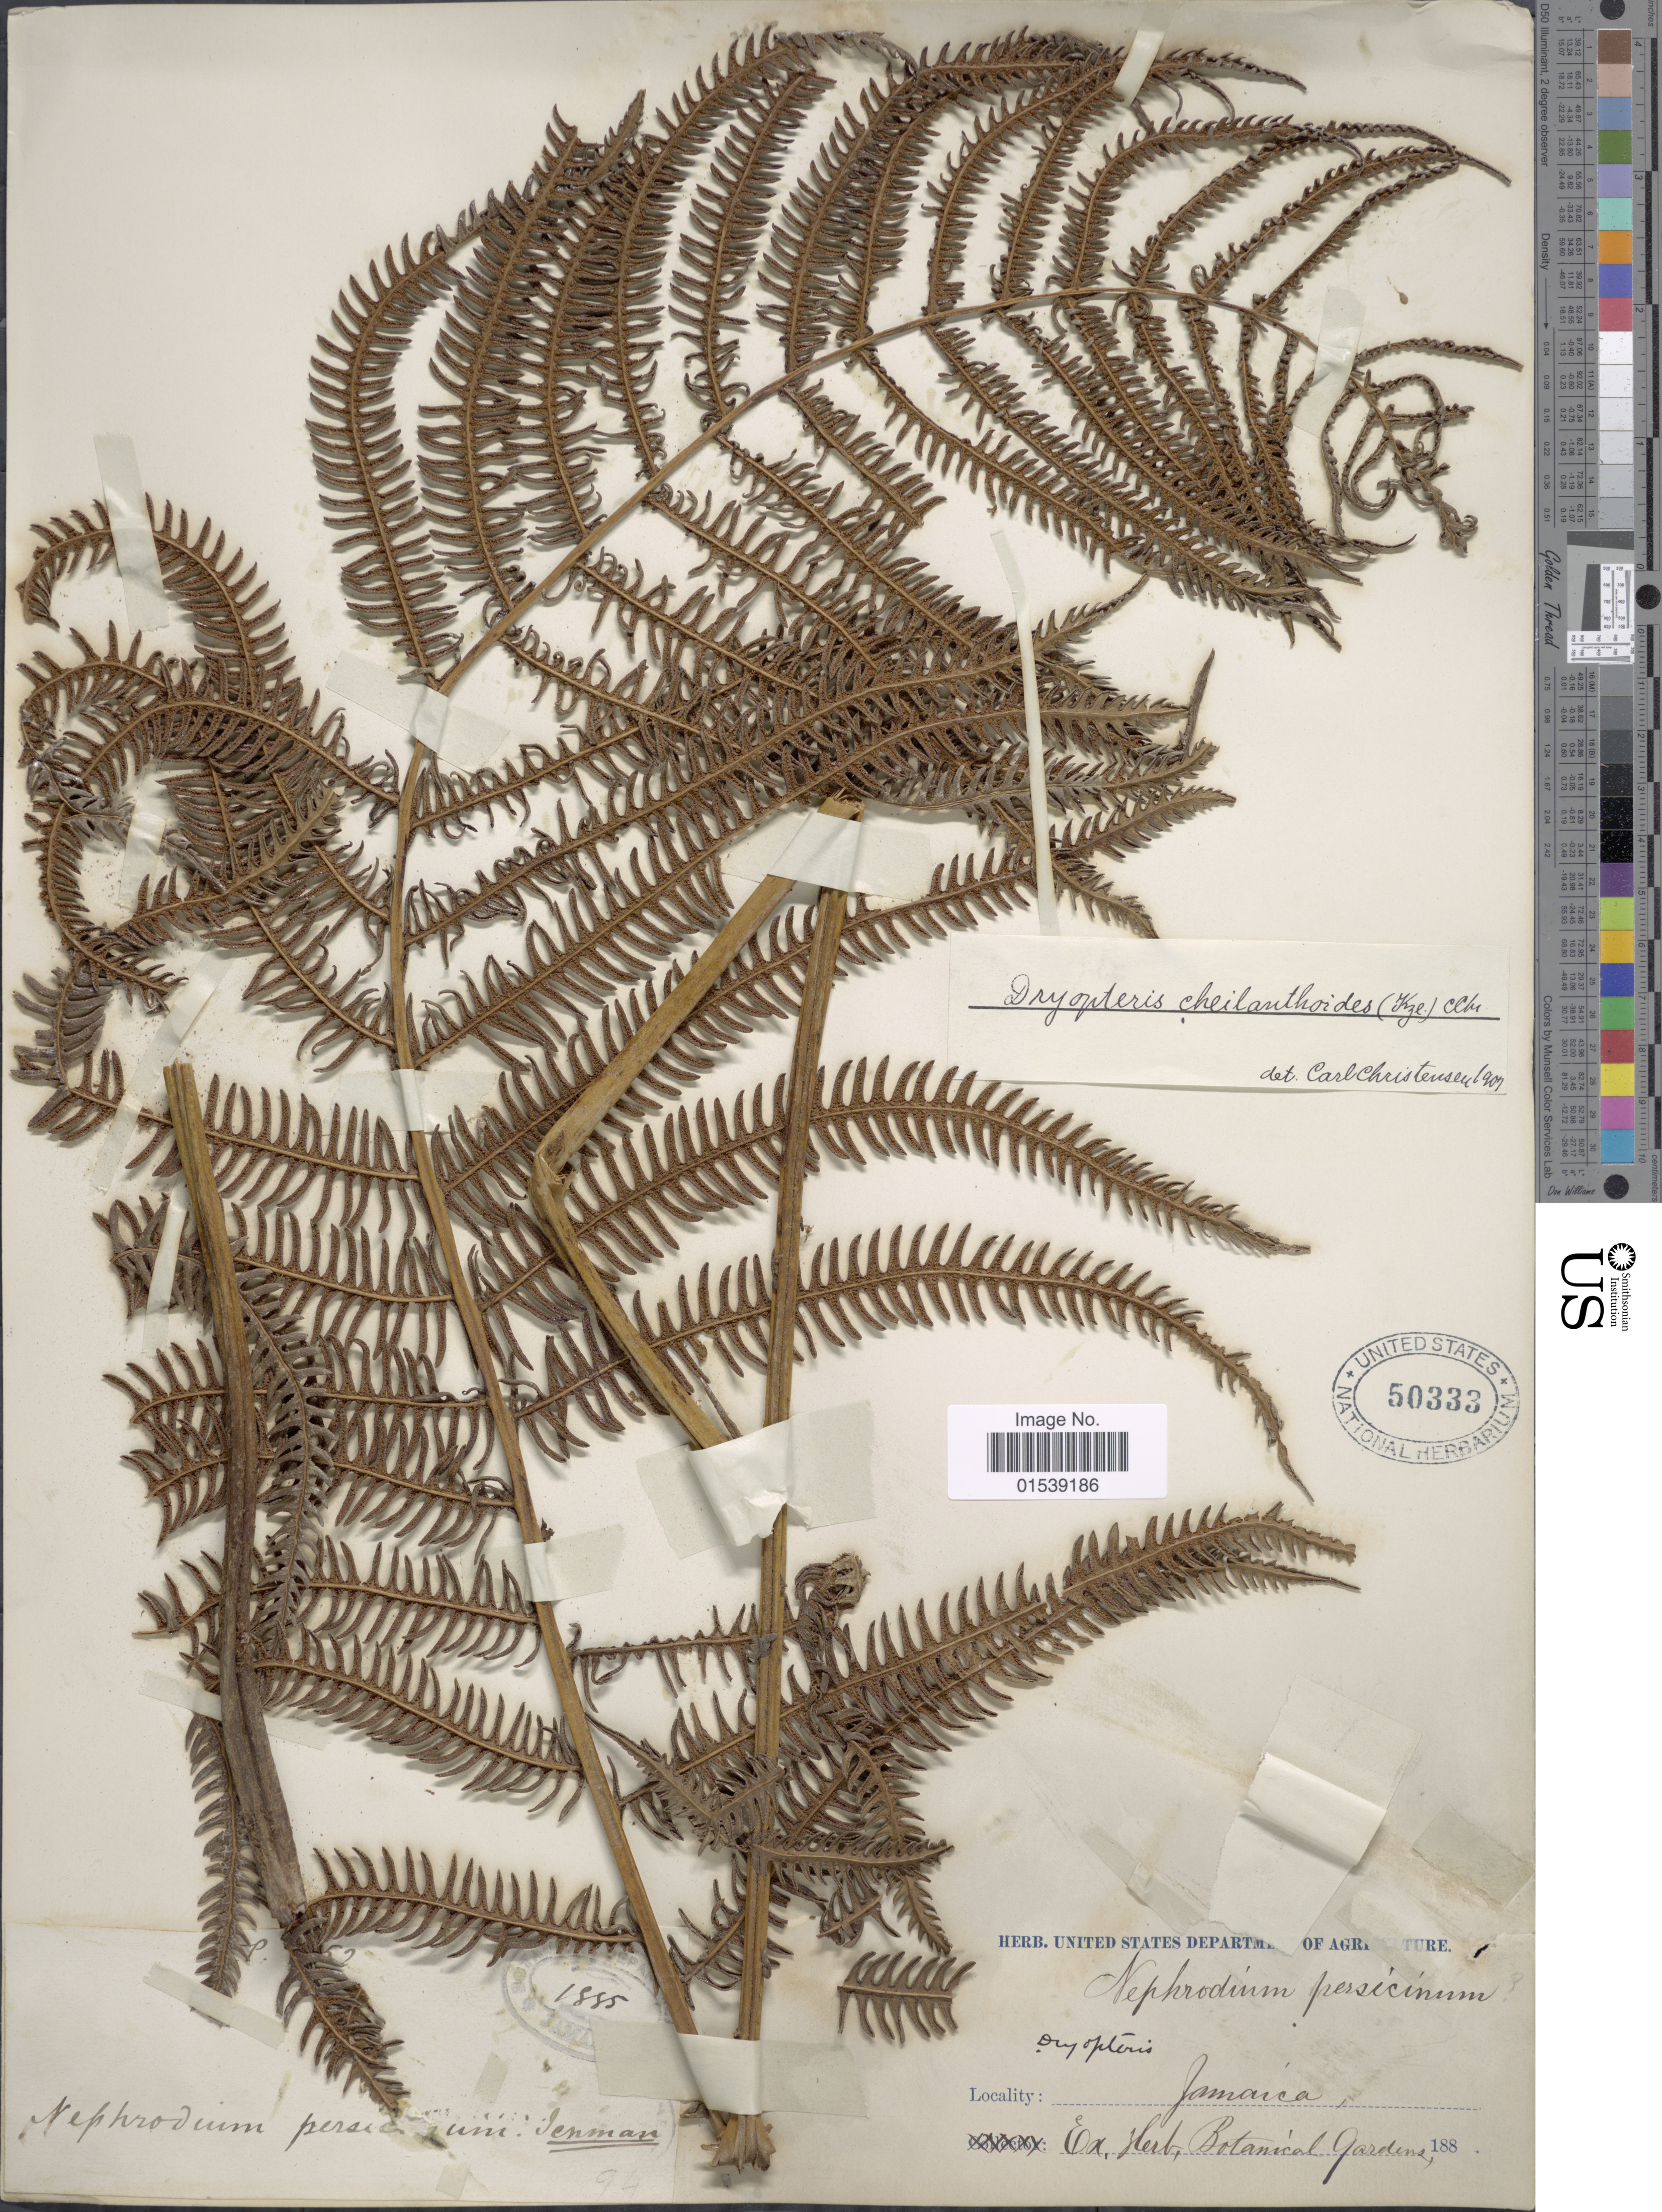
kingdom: Plantae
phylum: Tracheophyta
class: Polypodiopsida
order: Polypodiales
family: Thelypteridaceae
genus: Amauropelta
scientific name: Amauropelta cheilanthoides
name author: (Kunze) Á. Löve & D. Löve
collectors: ex herb. Bot. Gard.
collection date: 1885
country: Jamaica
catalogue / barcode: US 50333